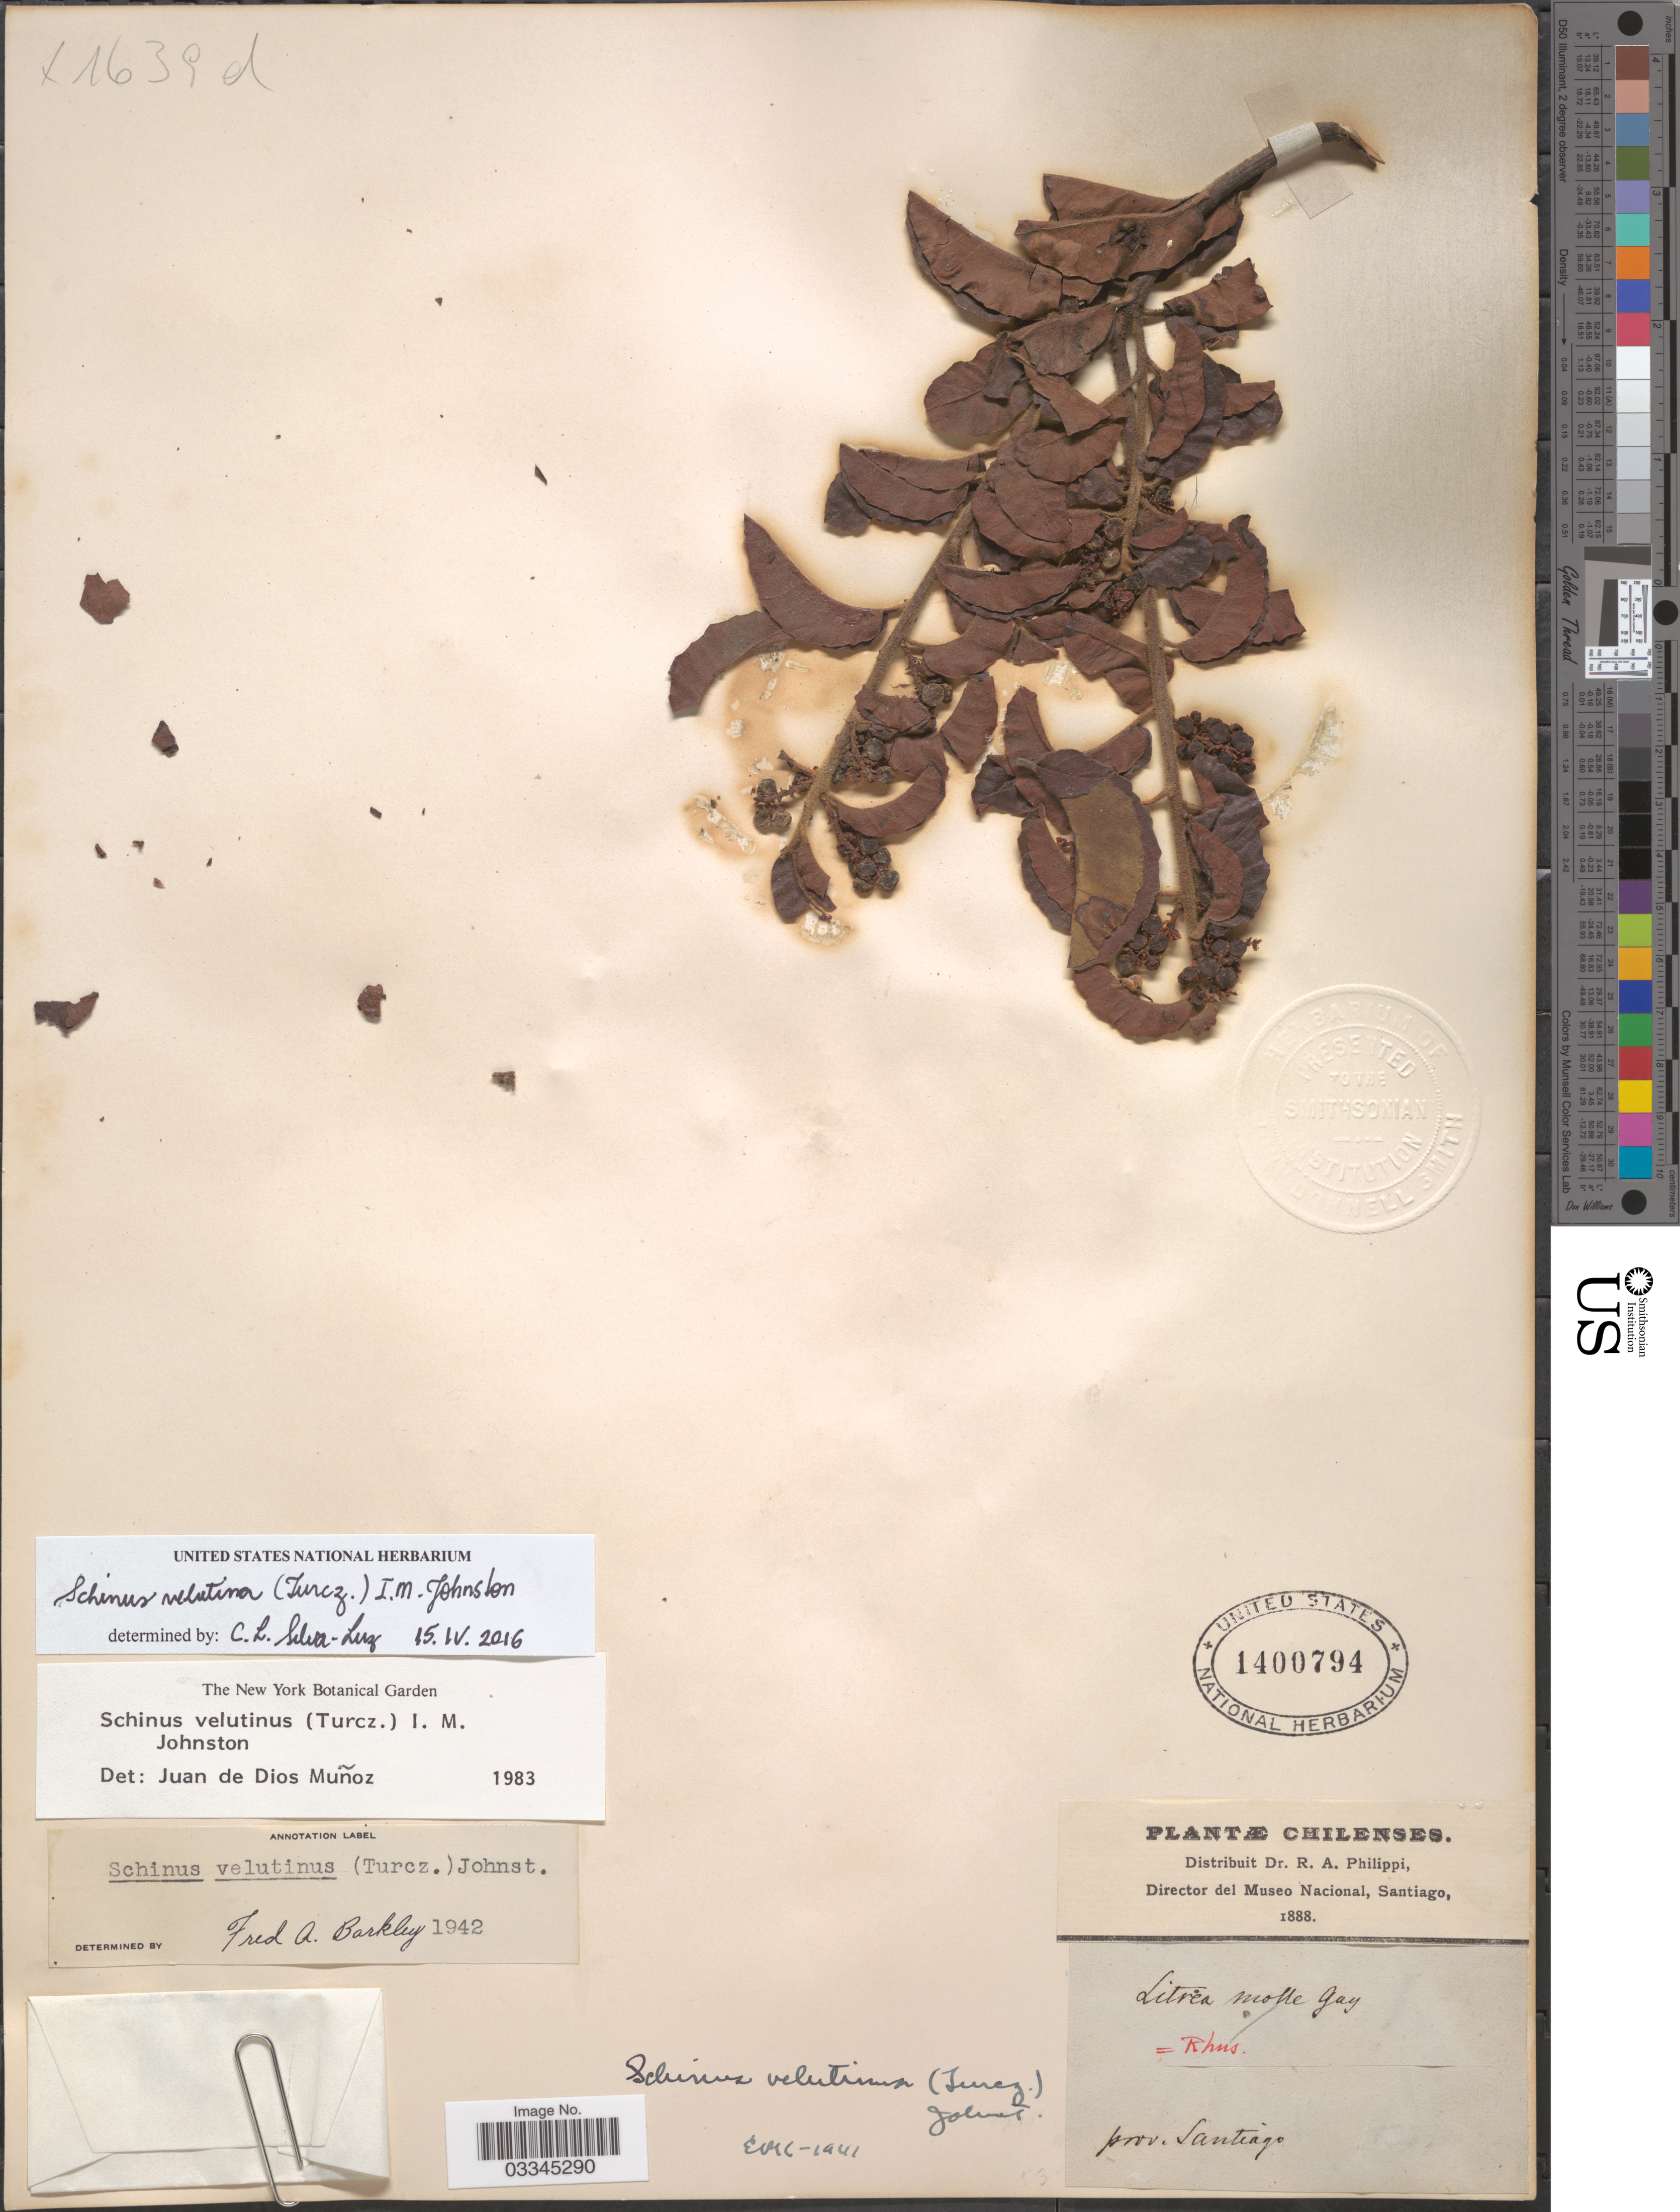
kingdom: Plantae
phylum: Tracheophyta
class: Magnoliopsida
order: Sapindales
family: Anacardiaceae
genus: Schinus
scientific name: Schinus velutina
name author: (Turcz.) I.M. Johnst.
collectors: ex. herb. R.A. Philippi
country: Chile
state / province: Región Metropolitana (RM)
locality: Prov. Santiago.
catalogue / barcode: US 1400794